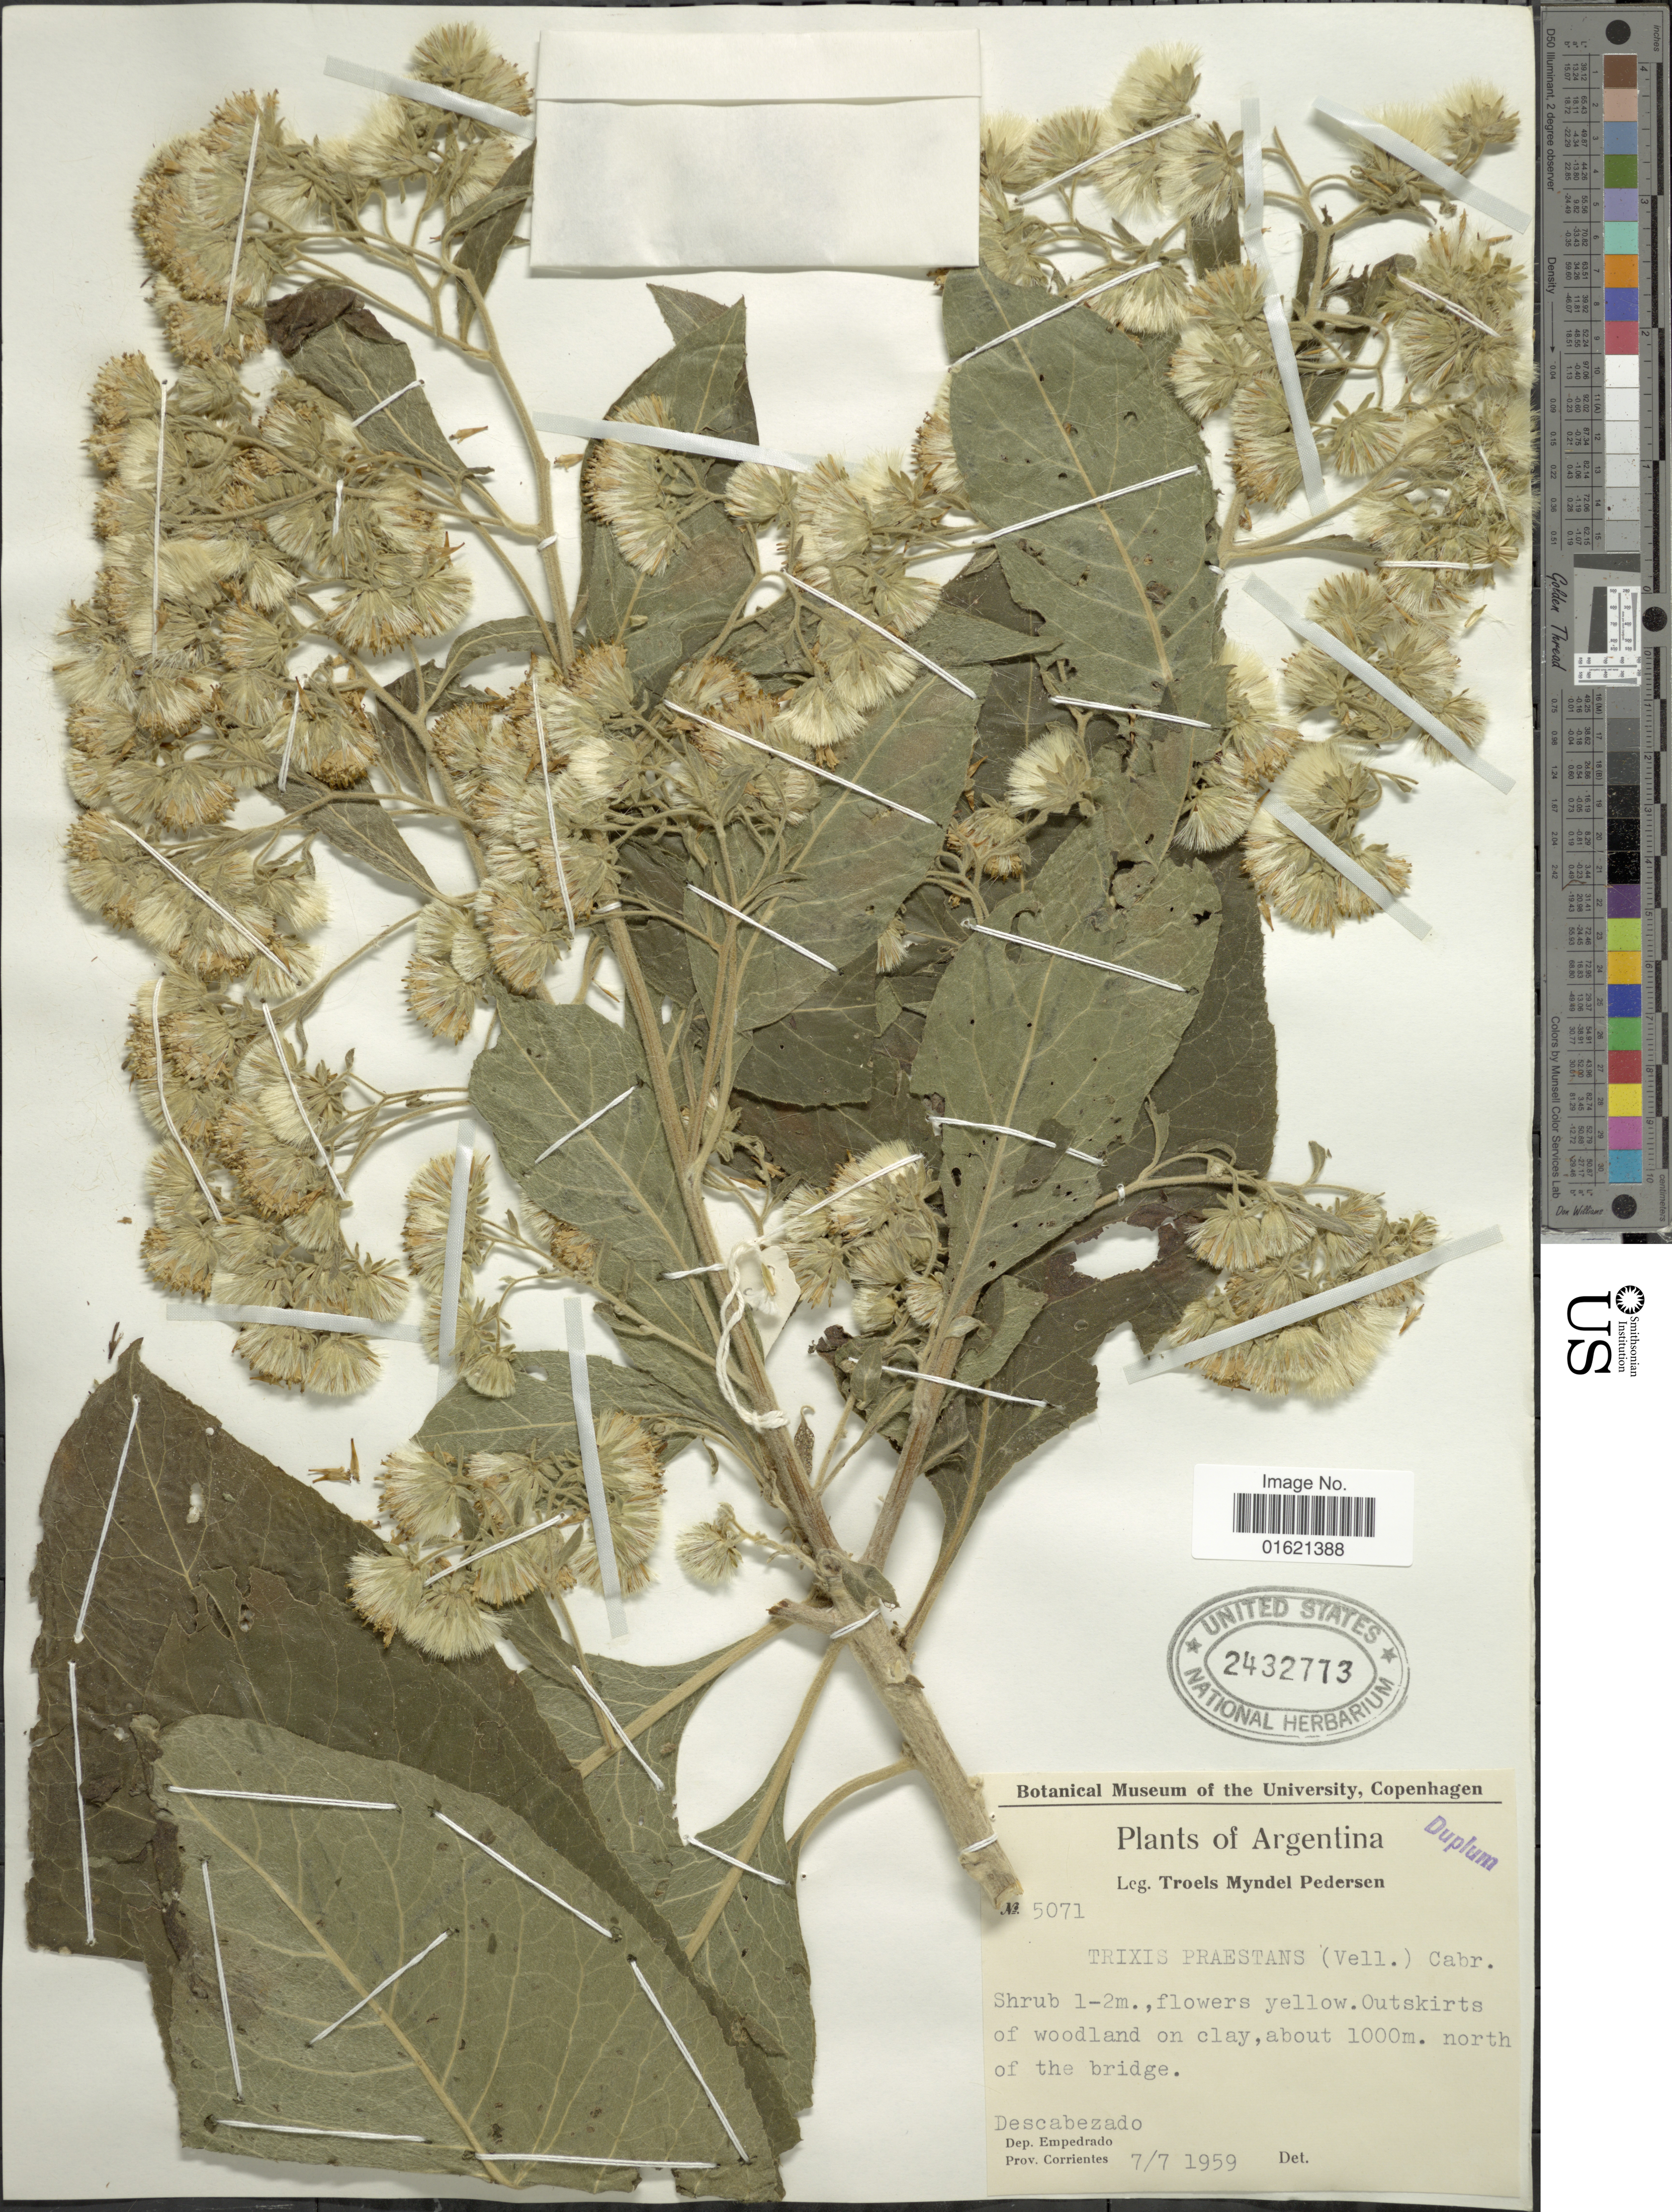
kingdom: Plantae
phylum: Tracheophyta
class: Magnoliopsida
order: Asterales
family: Asteraceae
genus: Trixis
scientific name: Trixis praestans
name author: (Vell.) Cabrera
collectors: T. Pederson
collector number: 5071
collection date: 1959-07-07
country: Argentina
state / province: Corrientes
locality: North of the bridge. Descabezado, Dep. Empedrado, Prov. Corrientes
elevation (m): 1000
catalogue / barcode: US 2432773